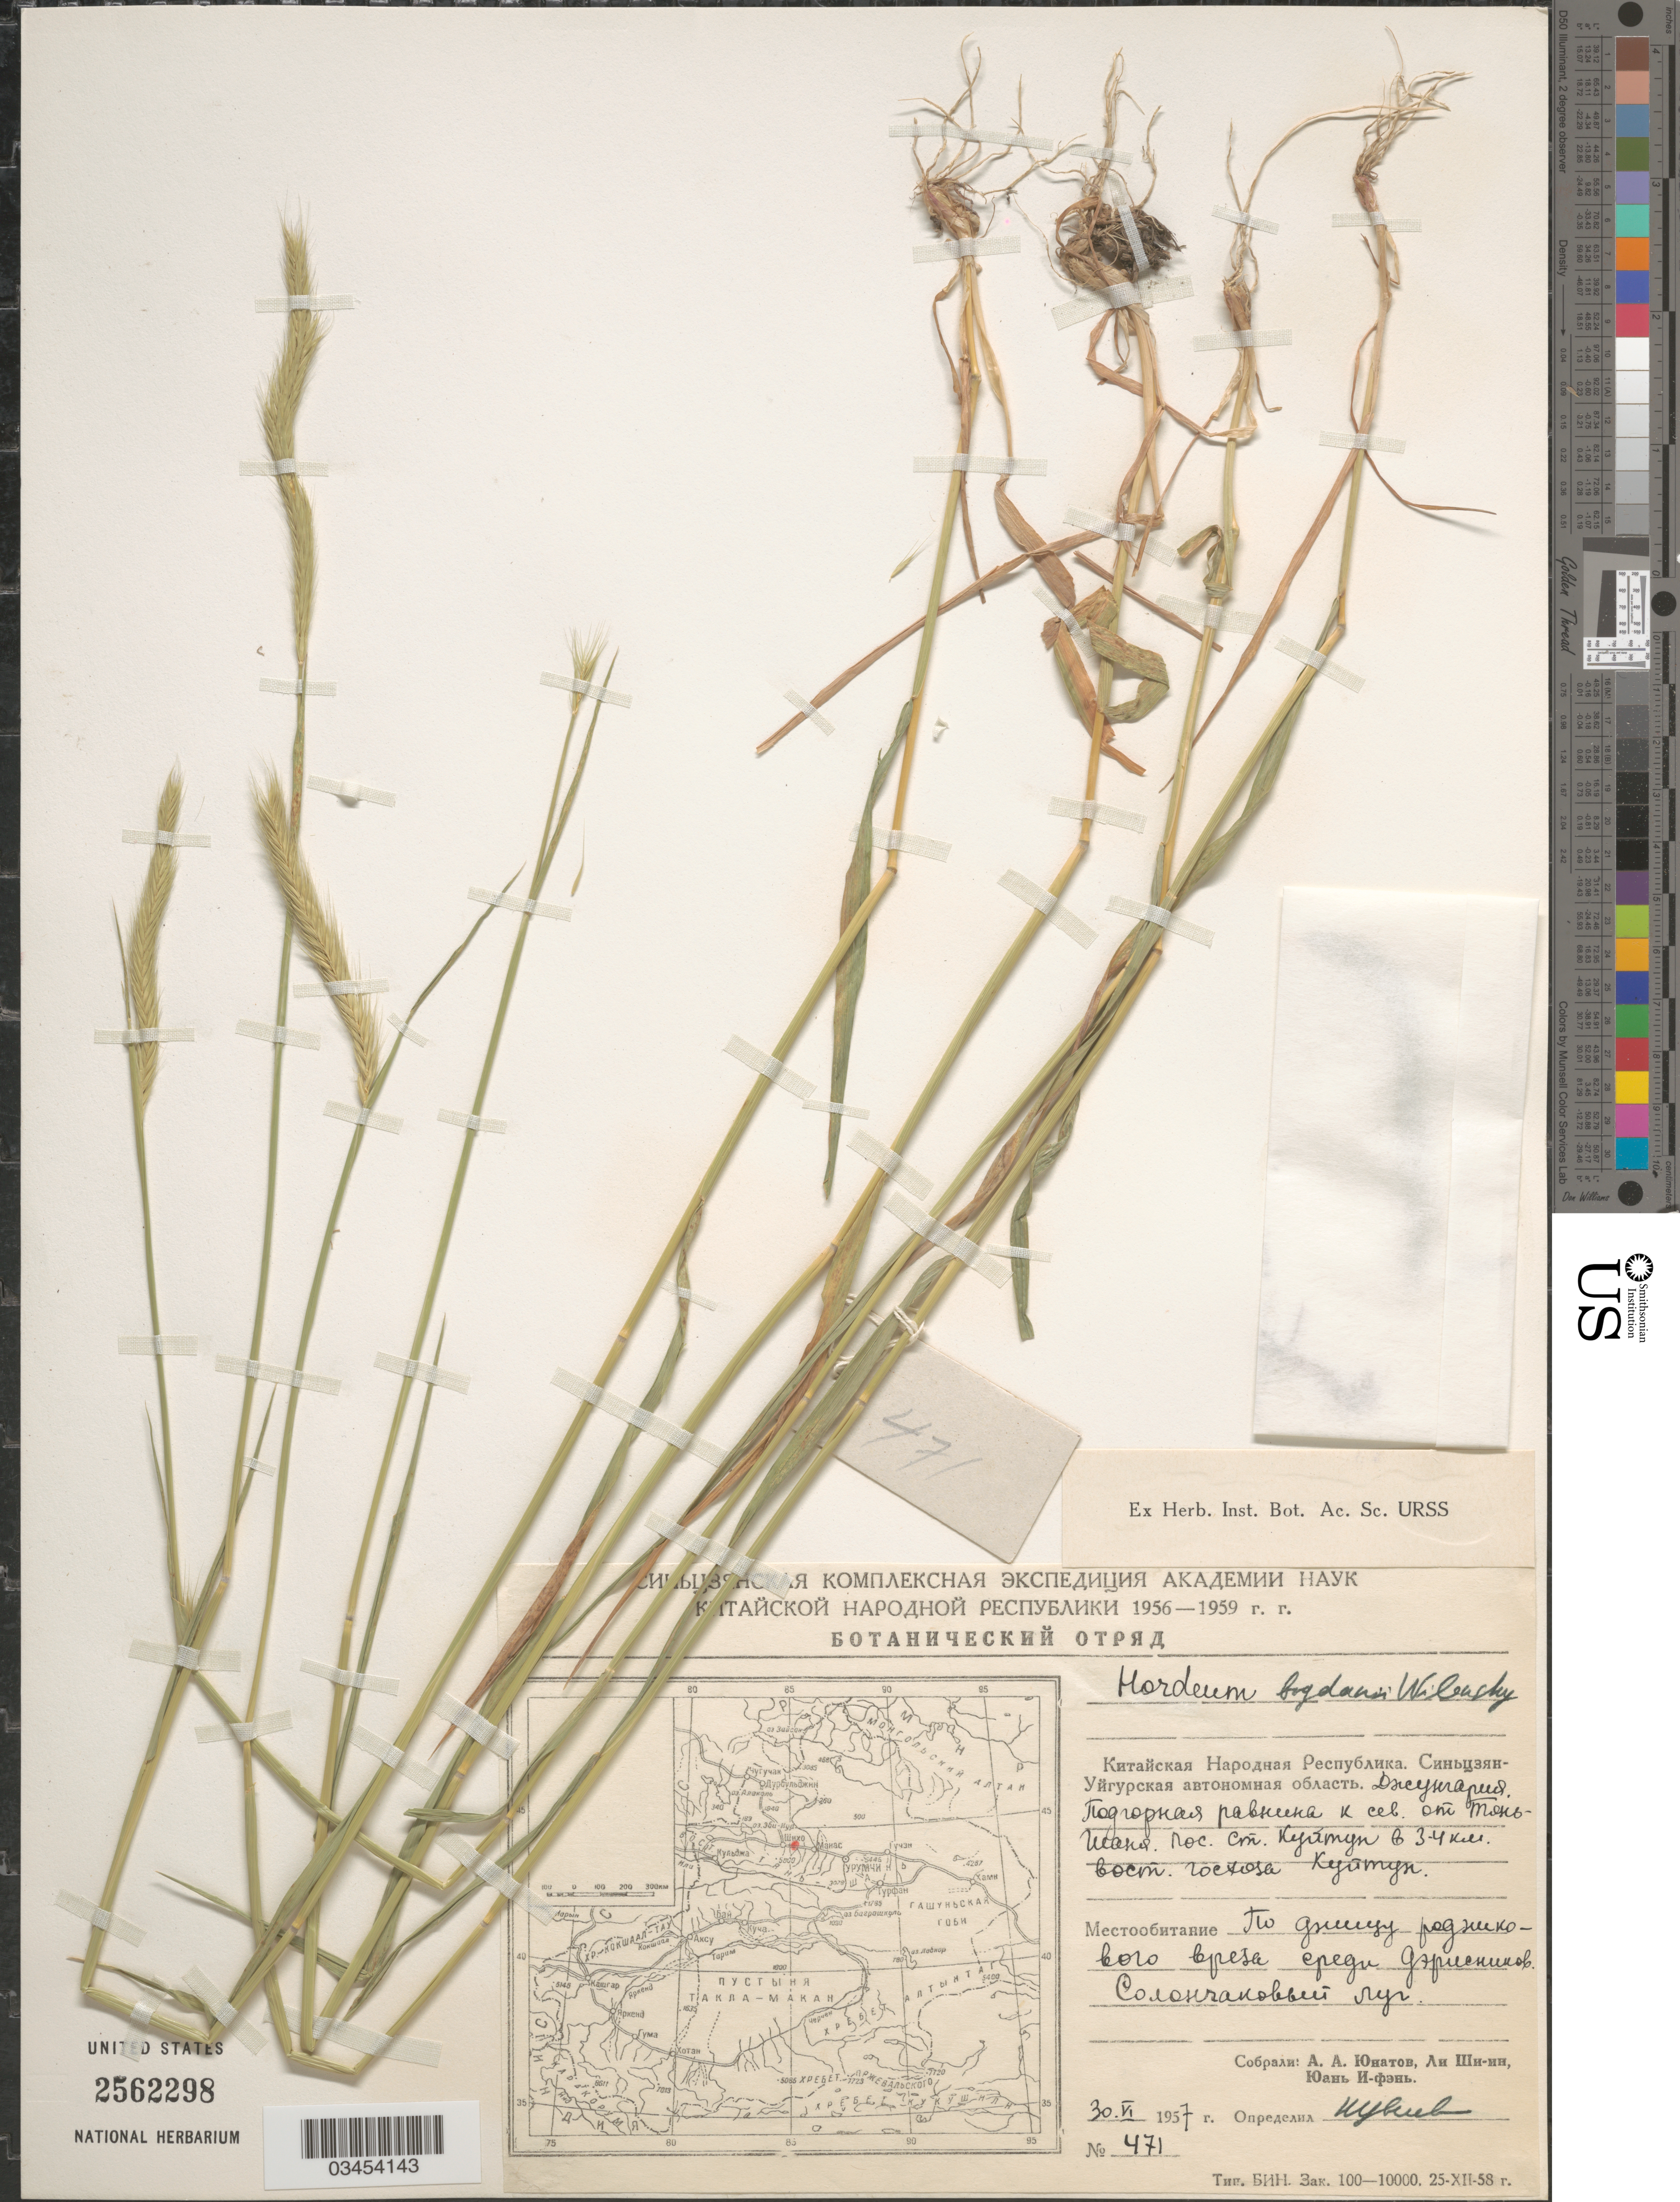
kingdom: Plantae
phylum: Tracheophyta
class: Liliopsida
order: Poales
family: Poaceae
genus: Hordeum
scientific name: Hordeum bogdanii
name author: Wilensky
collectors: A. Unatov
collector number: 471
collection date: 1957-06-30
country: China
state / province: Xinjiang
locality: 3-4 km E of Kuitun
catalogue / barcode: US 2562298